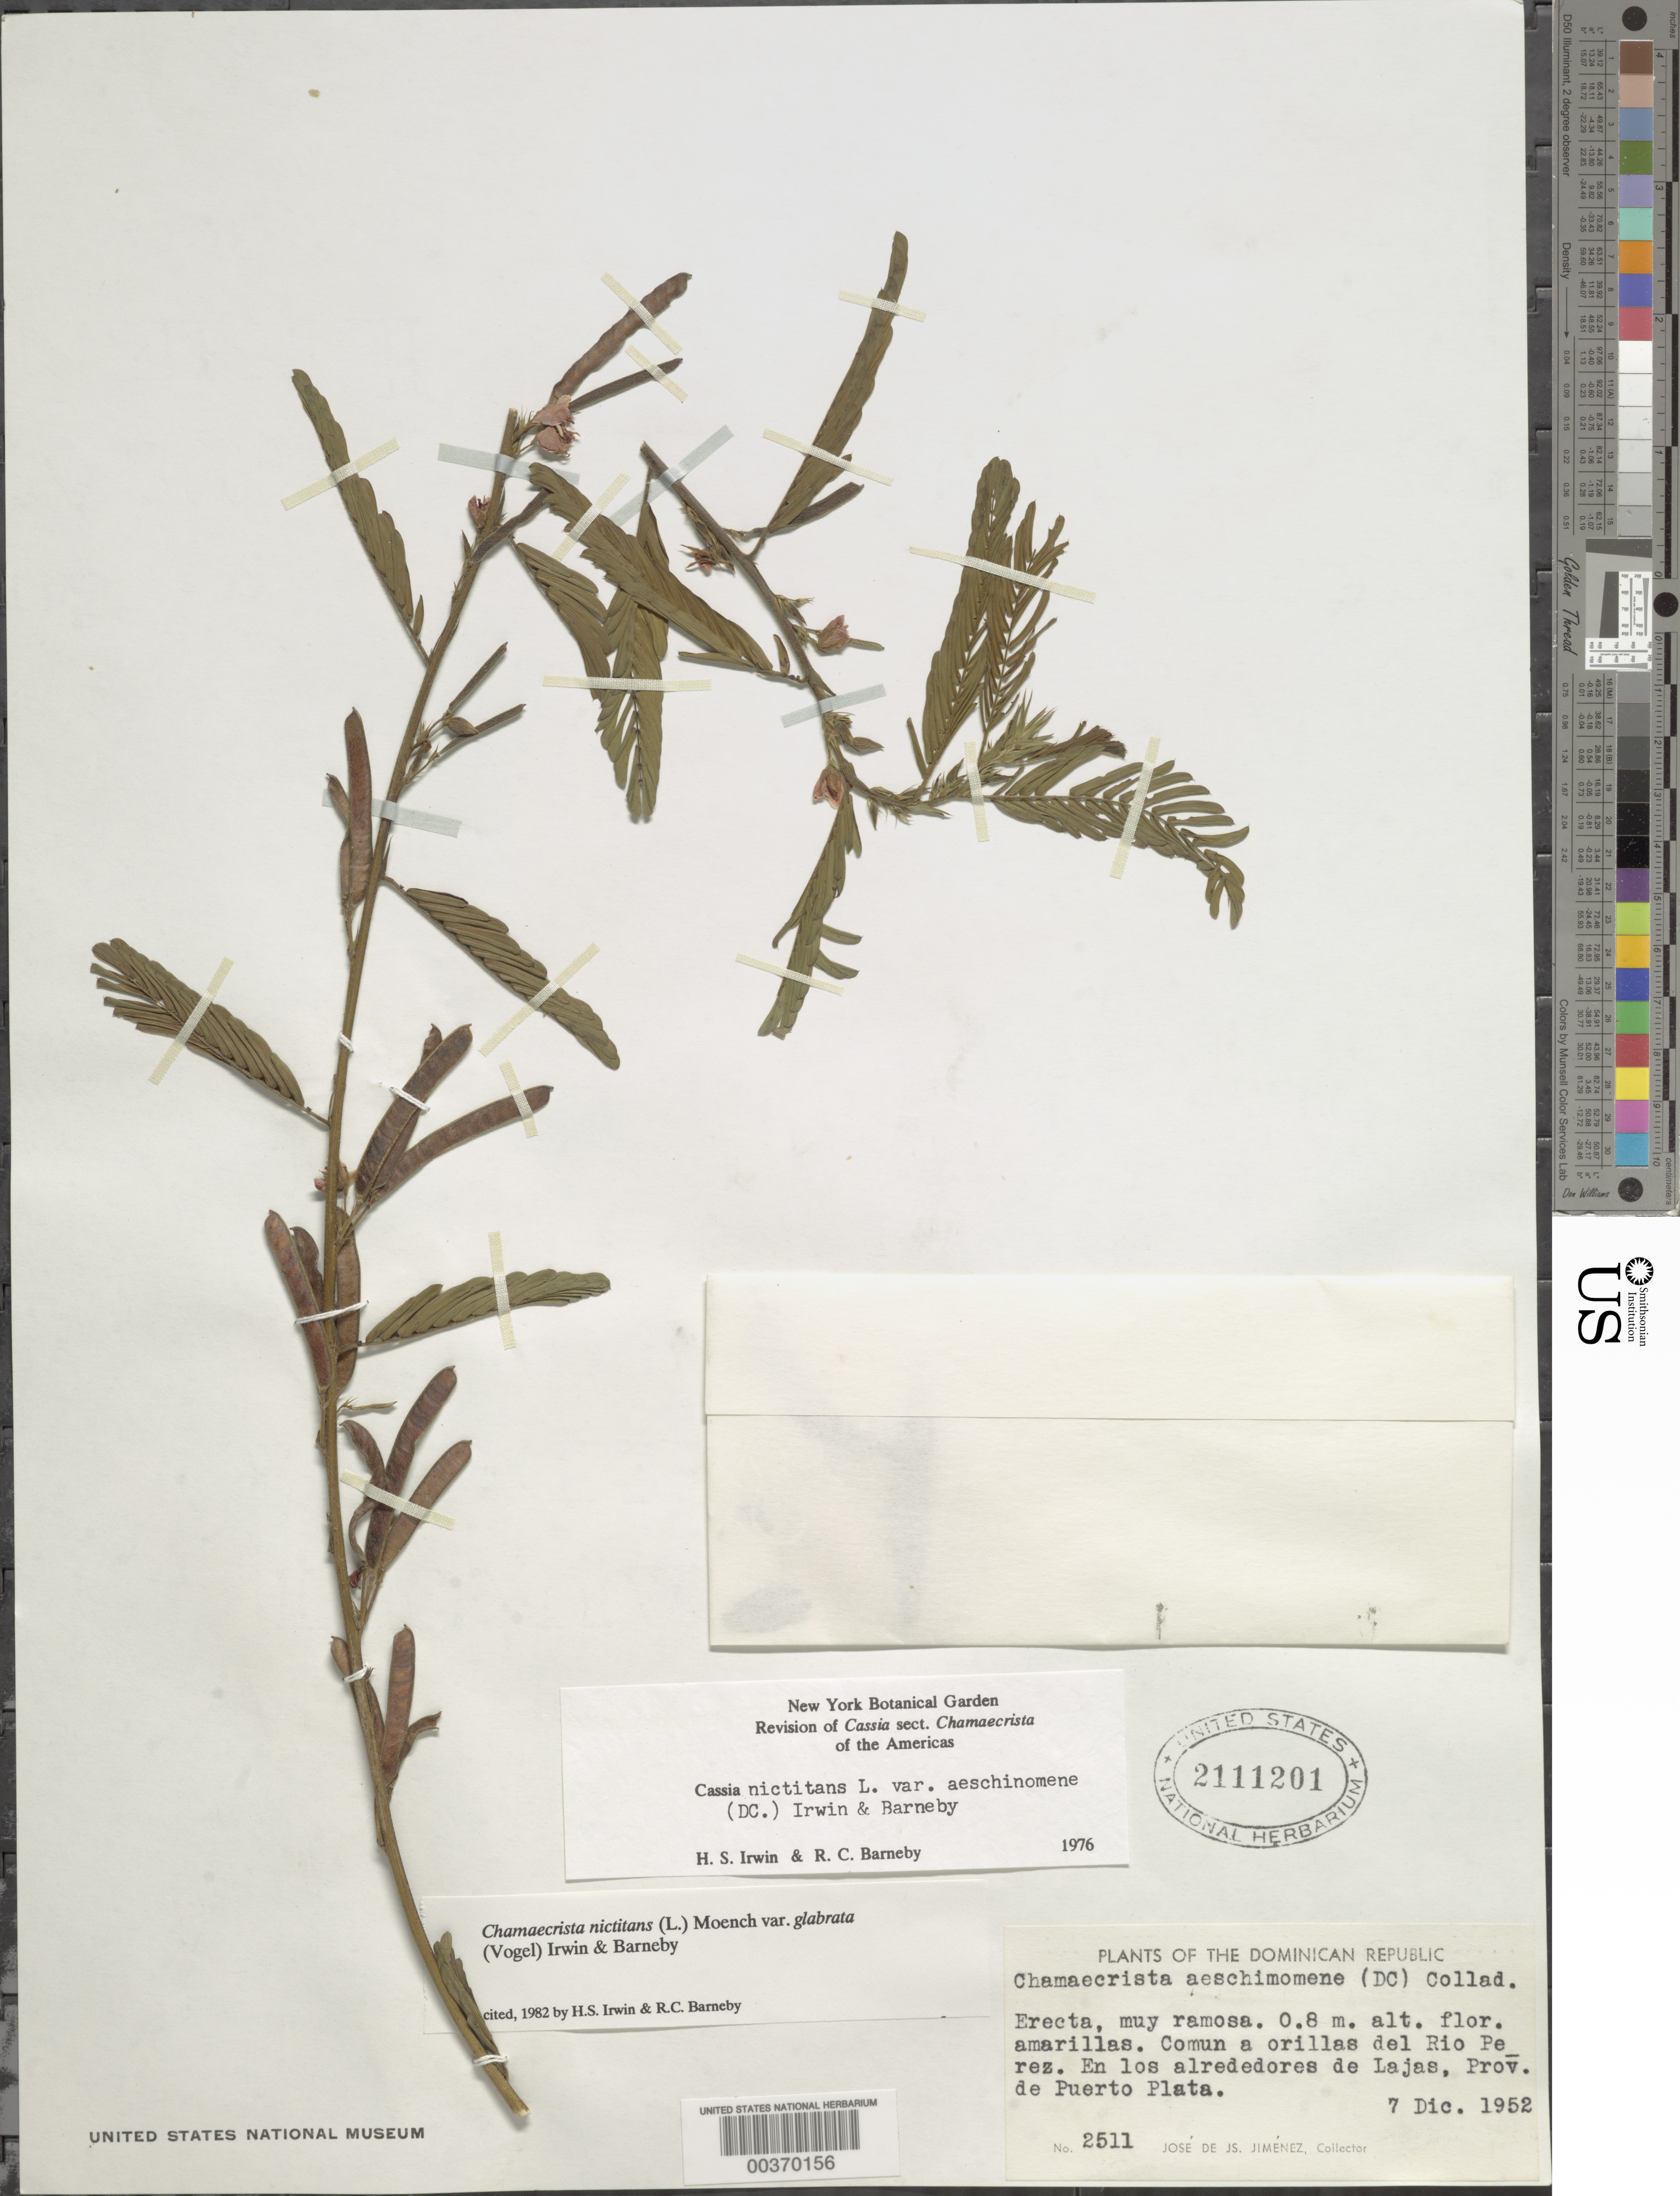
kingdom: Plantae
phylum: Tracheophyta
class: Magnoliopsida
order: Fabales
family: Fabaceae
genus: Chamaecrista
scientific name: Chamaecrista nictitans var. glabrata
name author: (Vogel) H.S. Irwin & Barneby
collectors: J. J. Jiménez Almonte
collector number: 2511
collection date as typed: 07 Dec 1952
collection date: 1952-12-07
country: Dominican Republic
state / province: Puerto Plata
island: Hispaniola Island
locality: Comun a orillas del rio perez; en los alrededores de lajas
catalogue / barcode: US 2111201